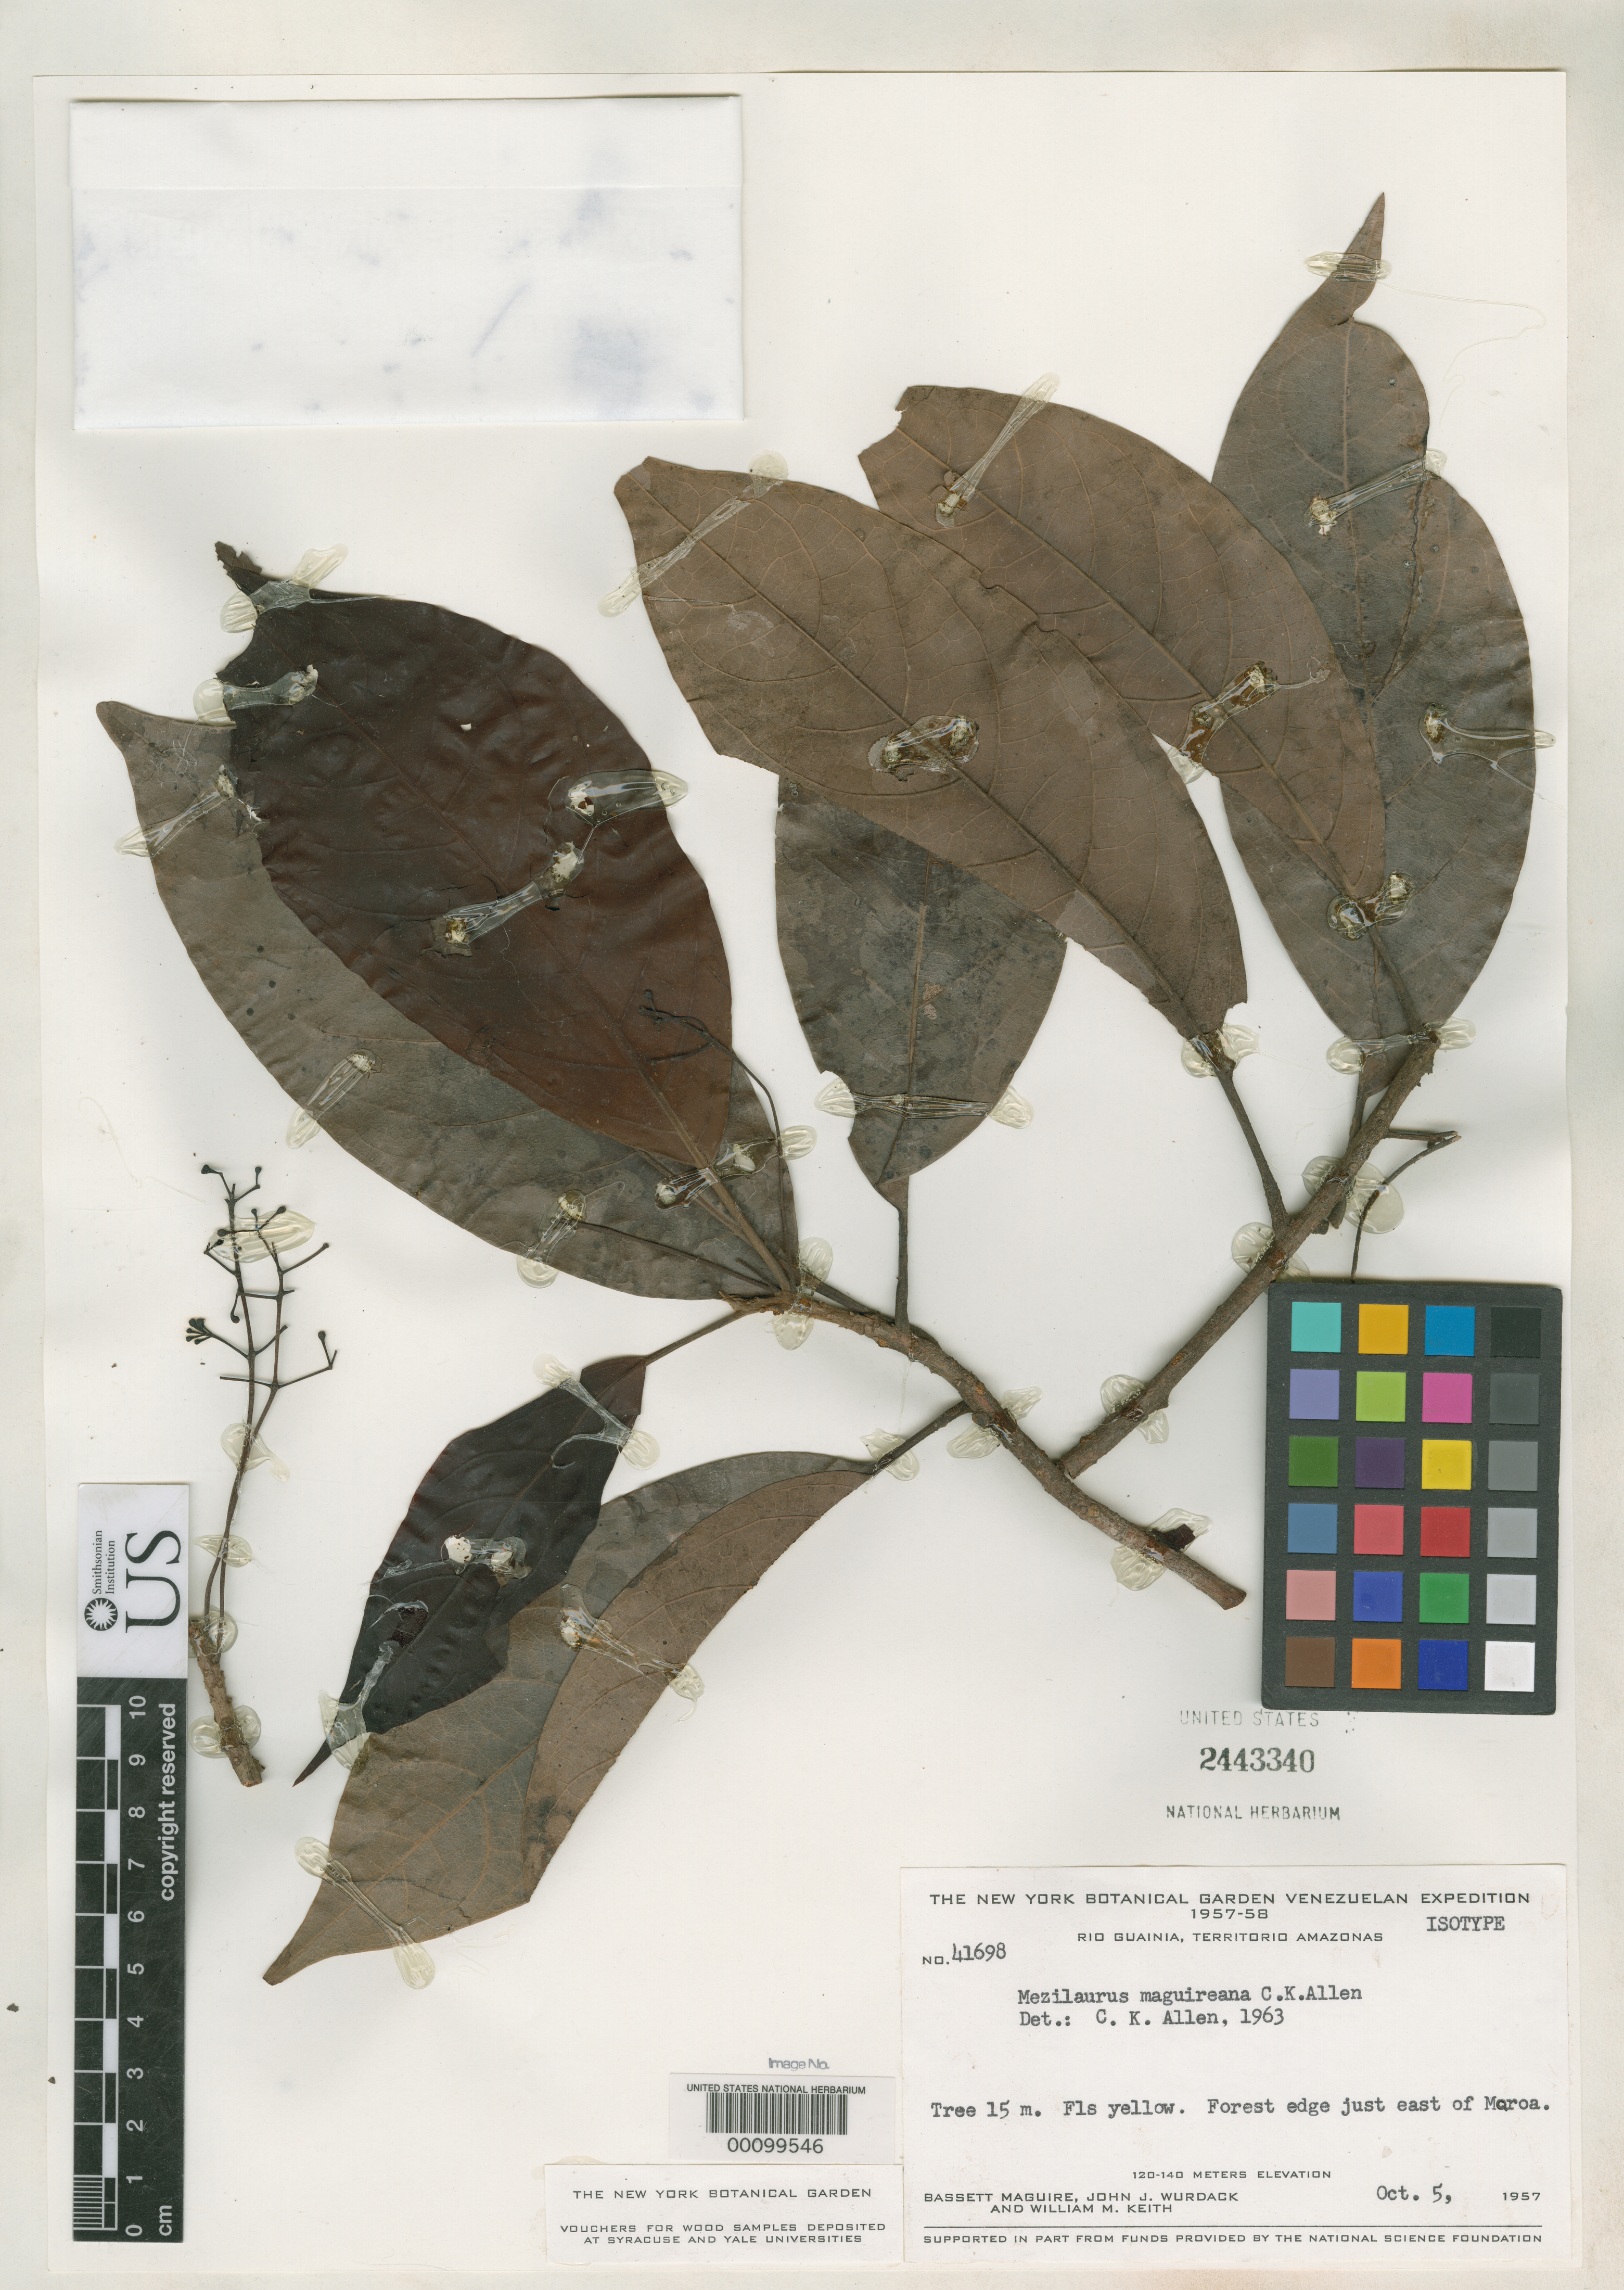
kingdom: Plantae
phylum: Tracheophyta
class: Magnoliopsida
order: Laurales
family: Lauraceae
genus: Mezilaurus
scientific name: Mezilaurus maguireana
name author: C.K. Allen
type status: Isotype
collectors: B. Maguire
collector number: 41698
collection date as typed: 05 Oct 1957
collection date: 1957-10-05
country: Venezuela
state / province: Amazonas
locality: Maroa.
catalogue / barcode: US 2443340